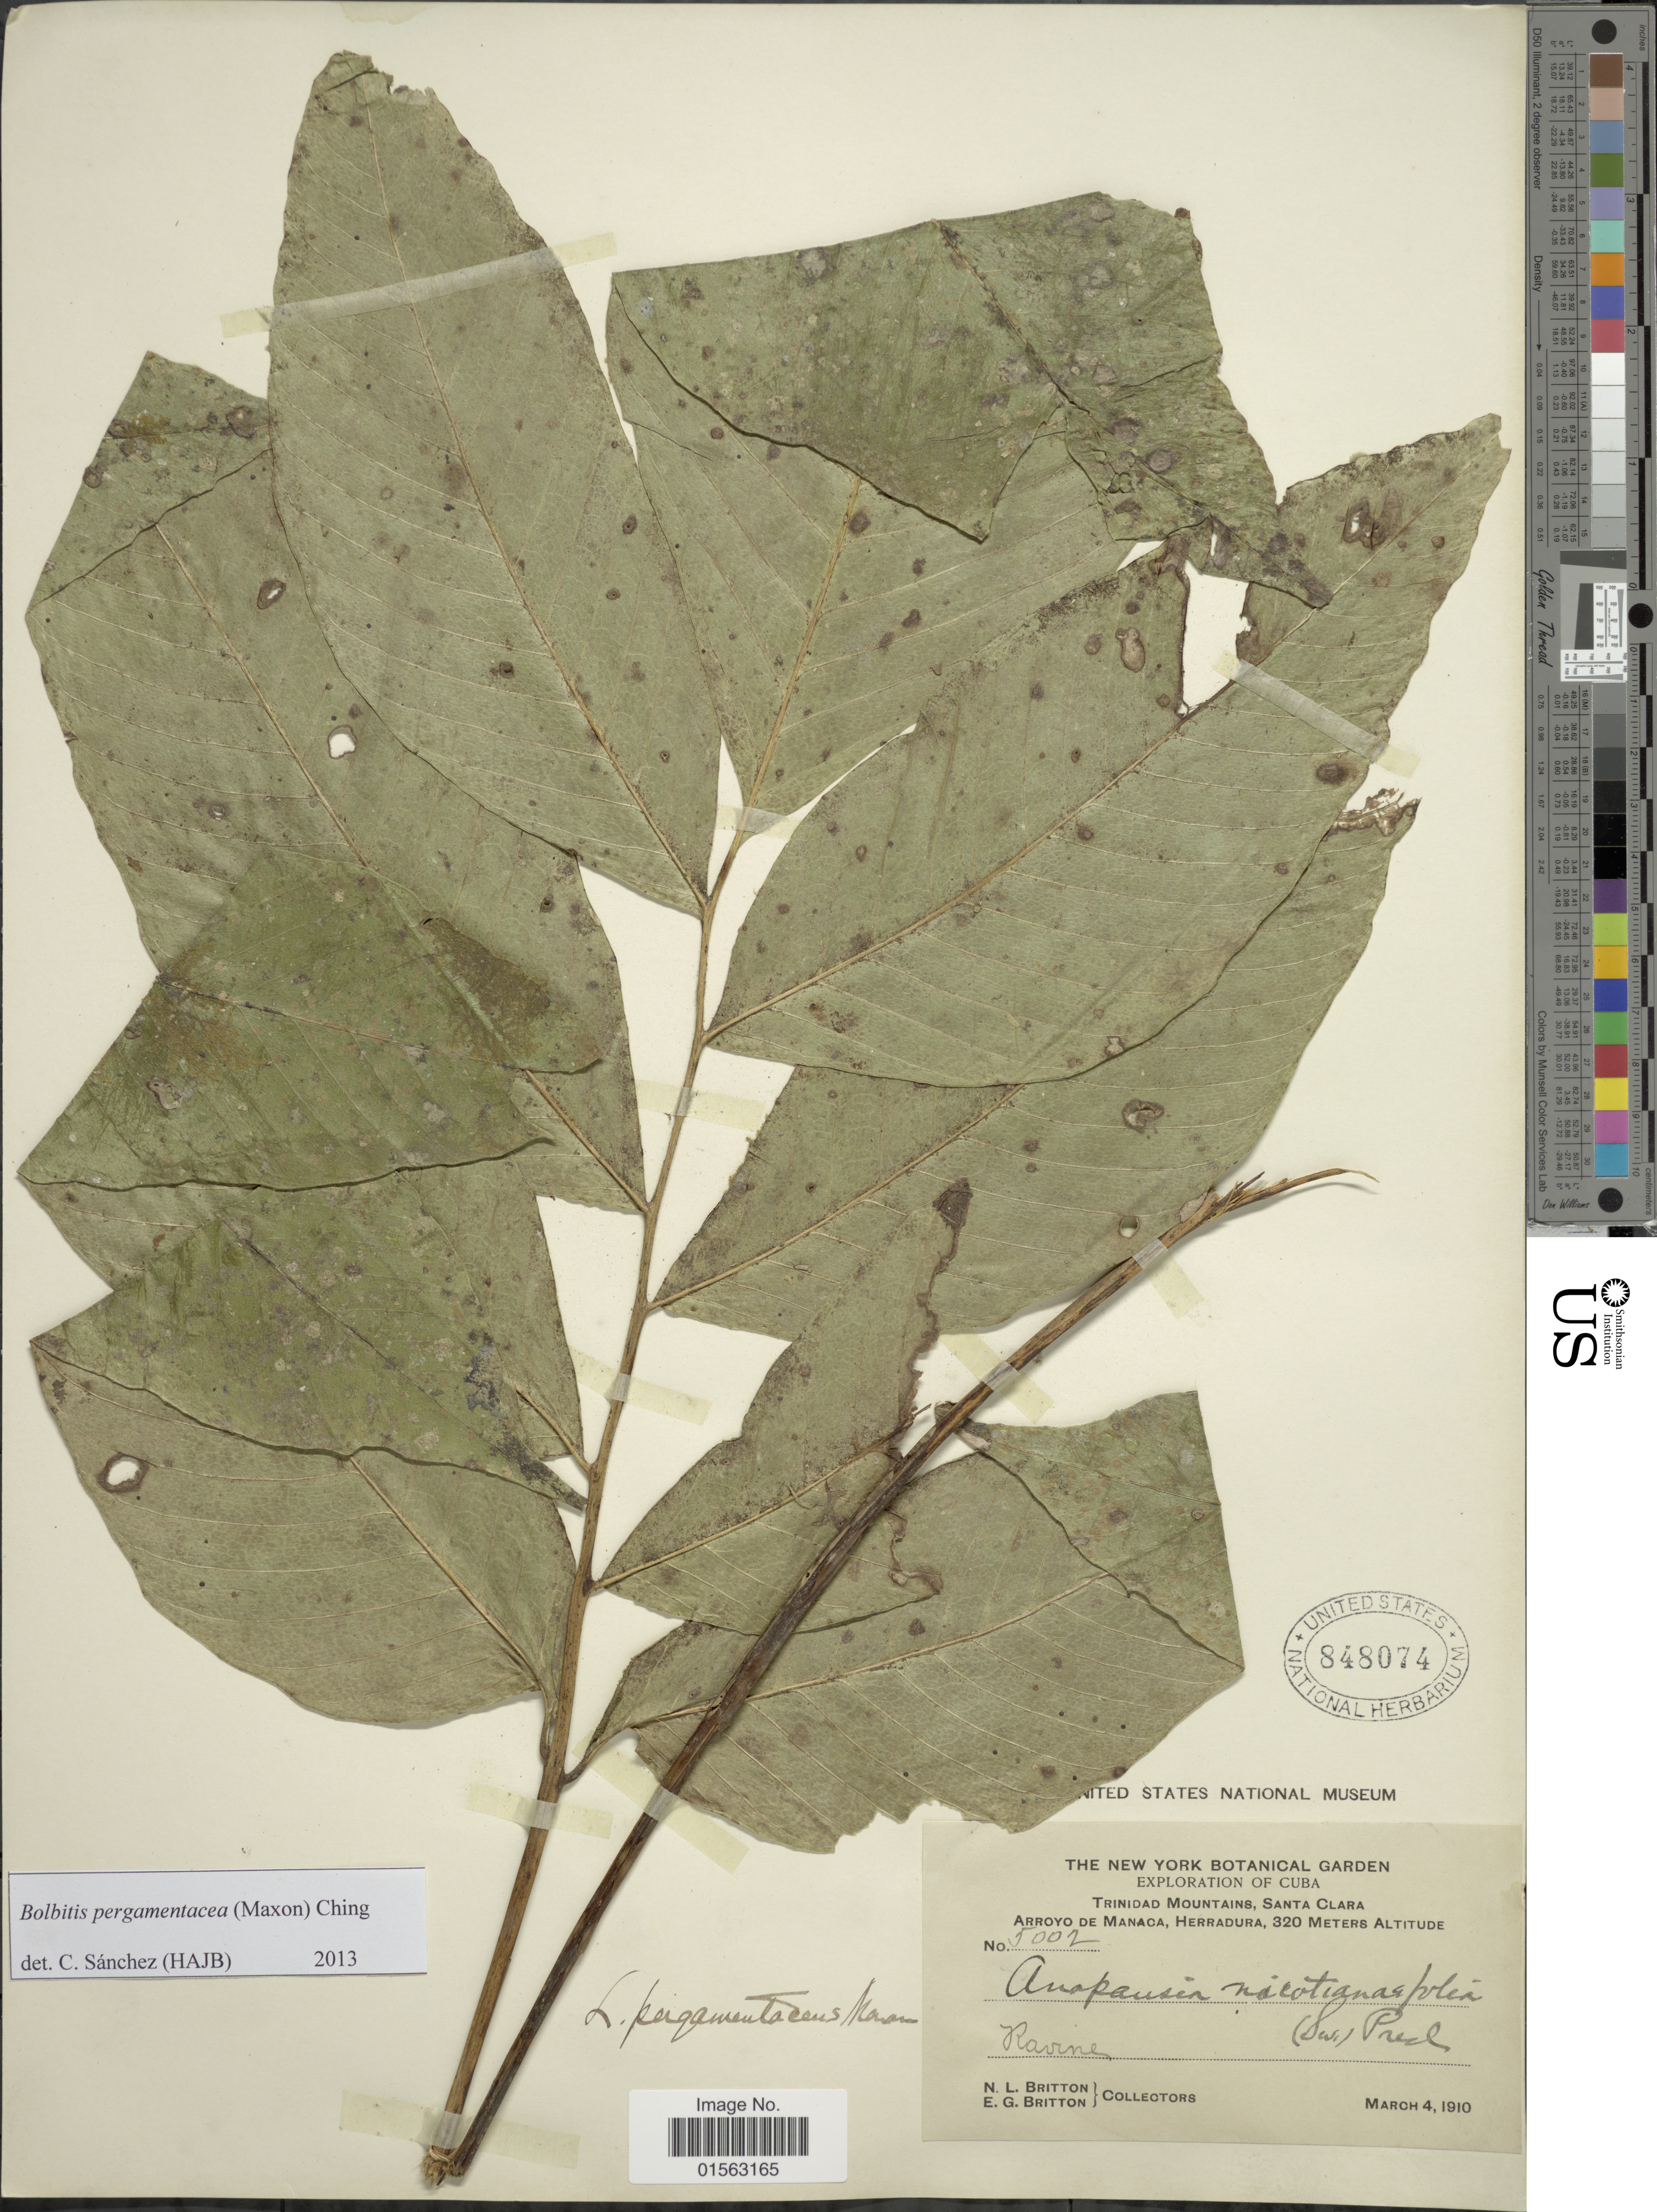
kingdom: Plantae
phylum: Tracheophyta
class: Polypodiopsida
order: Polypodiales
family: Dryopteridaceae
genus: Mickelia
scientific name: Mickelia pergamentacea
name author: (Maxon) R.C. Moran et al.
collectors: N. Britton & E. G. Britton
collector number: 5002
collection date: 1910-03-04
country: Cuba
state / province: Las Villas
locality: Trinidad Mountains, Santa Clara, Arroyo de Manaca, Herradura, Ravine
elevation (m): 320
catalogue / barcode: US 848074